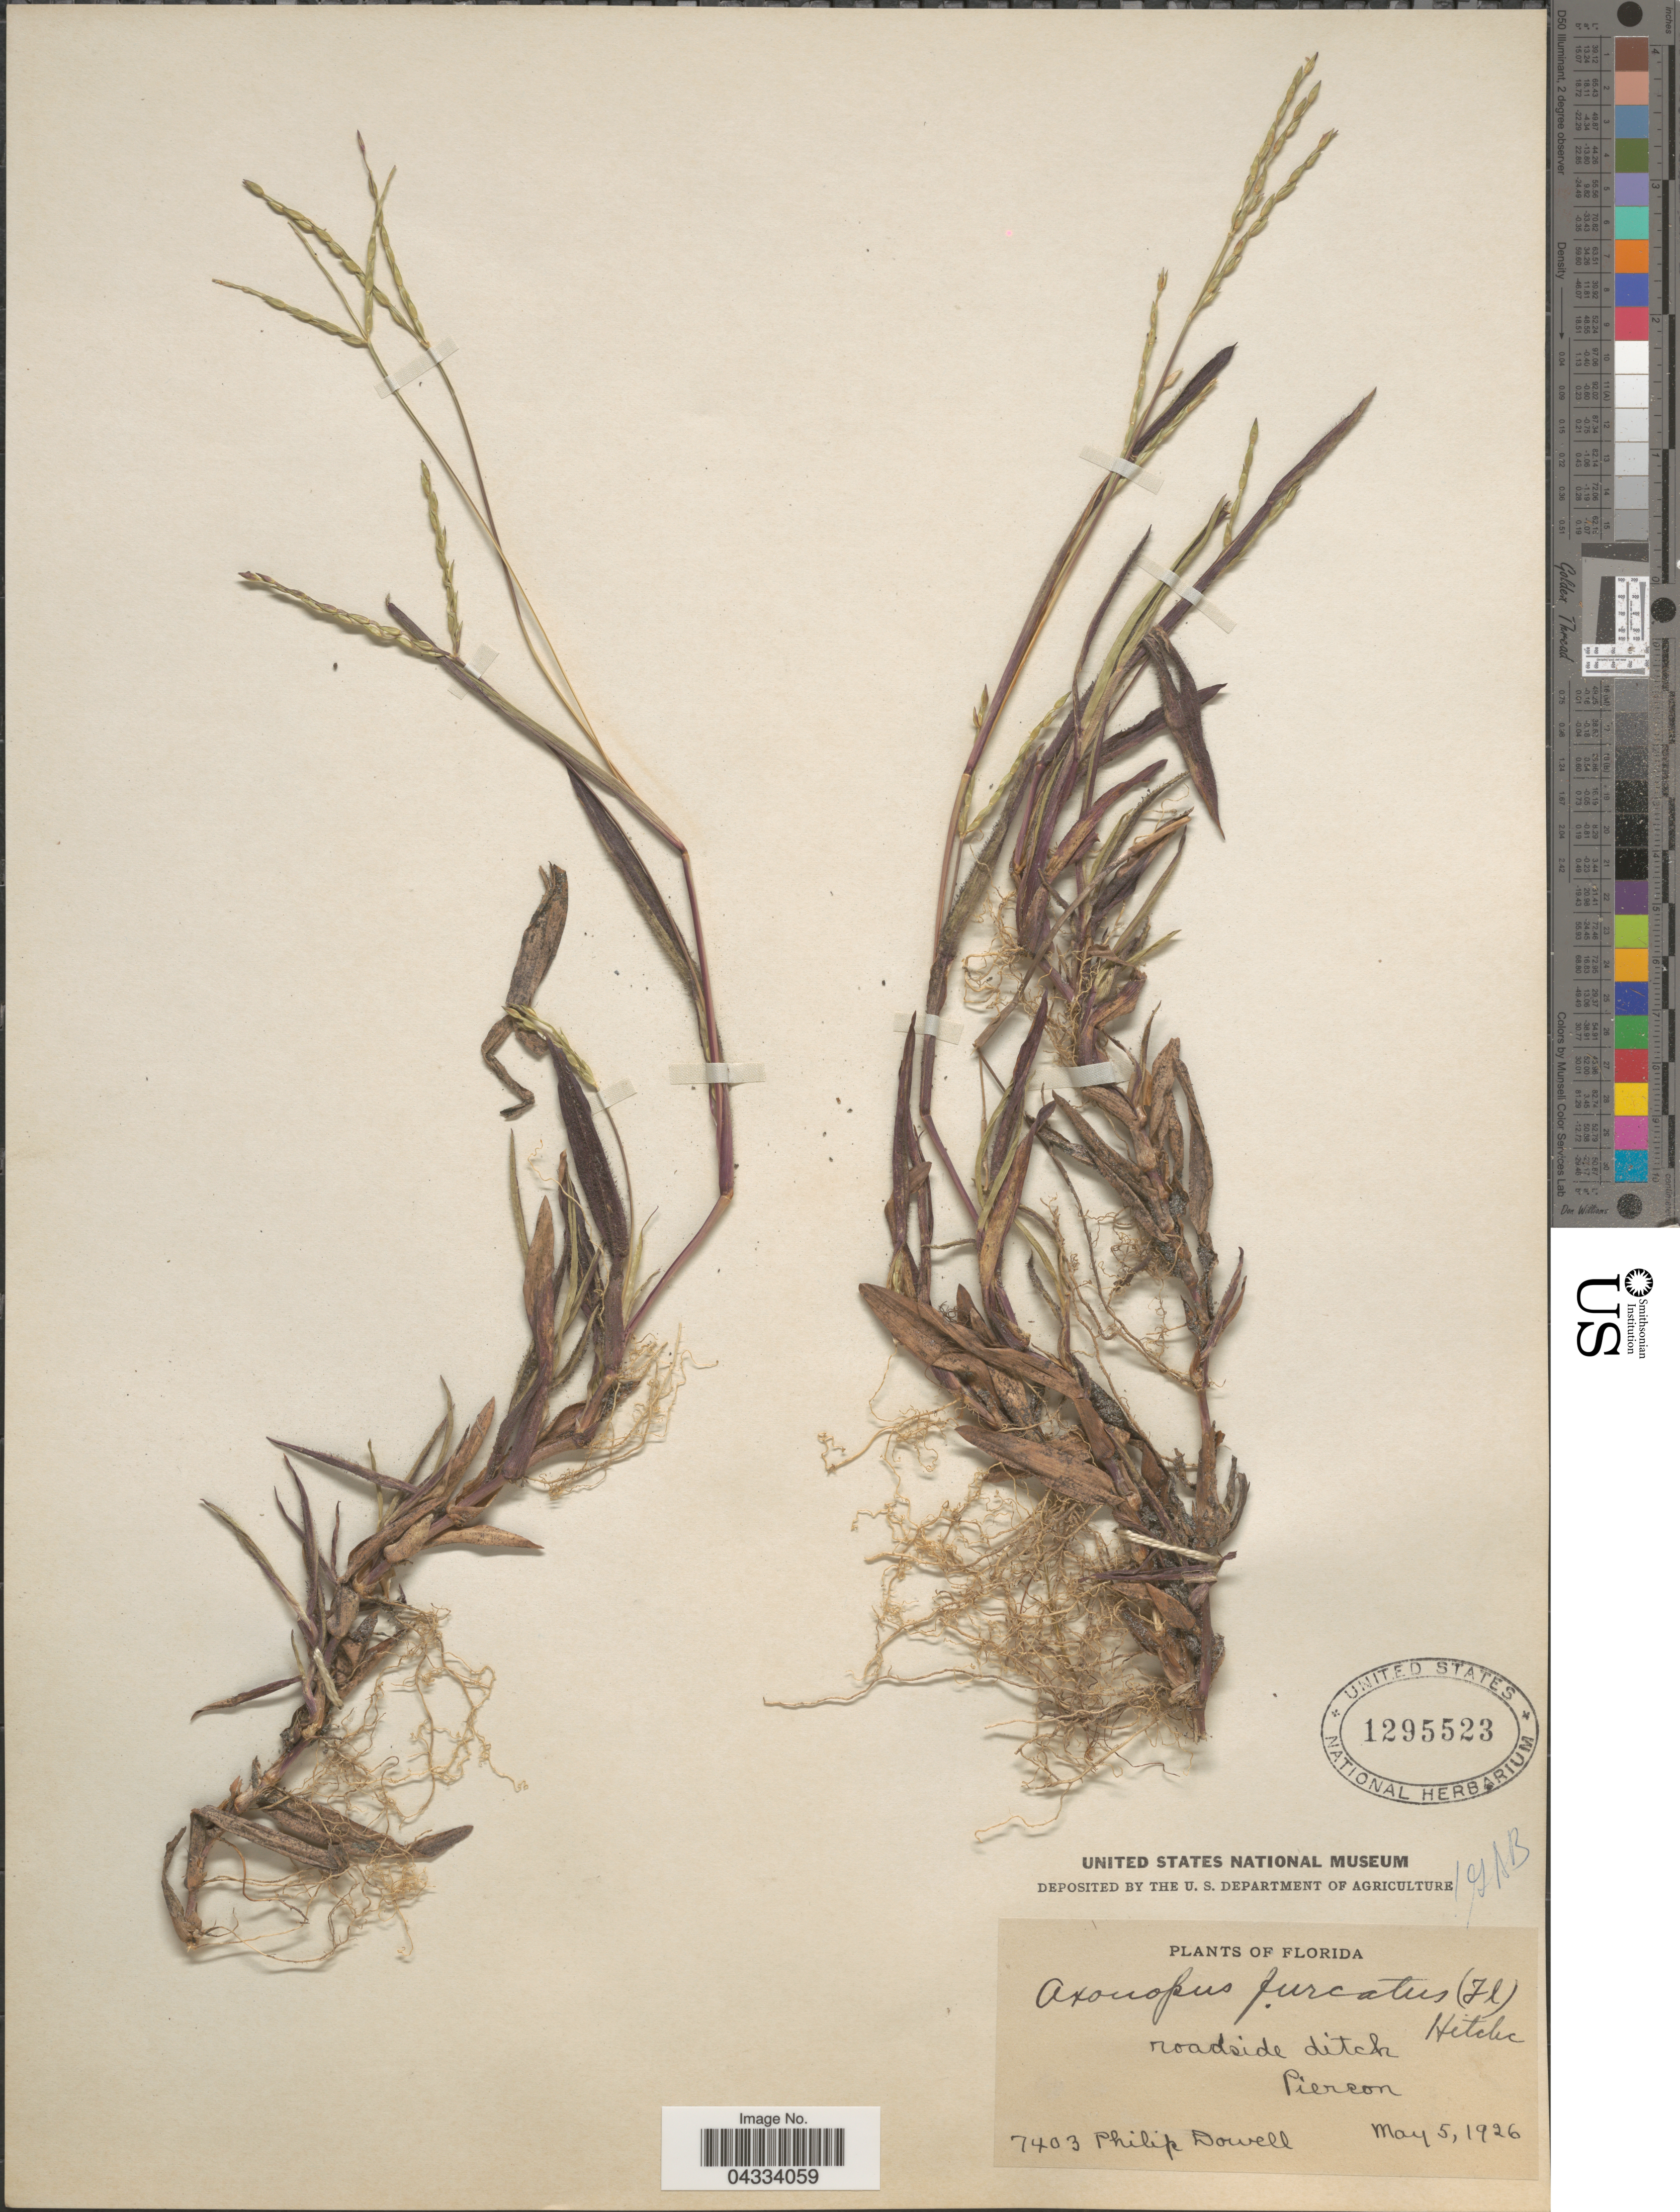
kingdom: Plantae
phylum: Tracheophyta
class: Liliopsida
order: Poales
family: Poaceae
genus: Axonopus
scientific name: Axonopus furcatus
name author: (Flüggé) Hitchc.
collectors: P. Dowell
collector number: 7403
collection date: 1926-05-05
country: United States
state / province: Florida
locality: Roadside ditch. Pierson.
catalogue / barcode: US 1295523